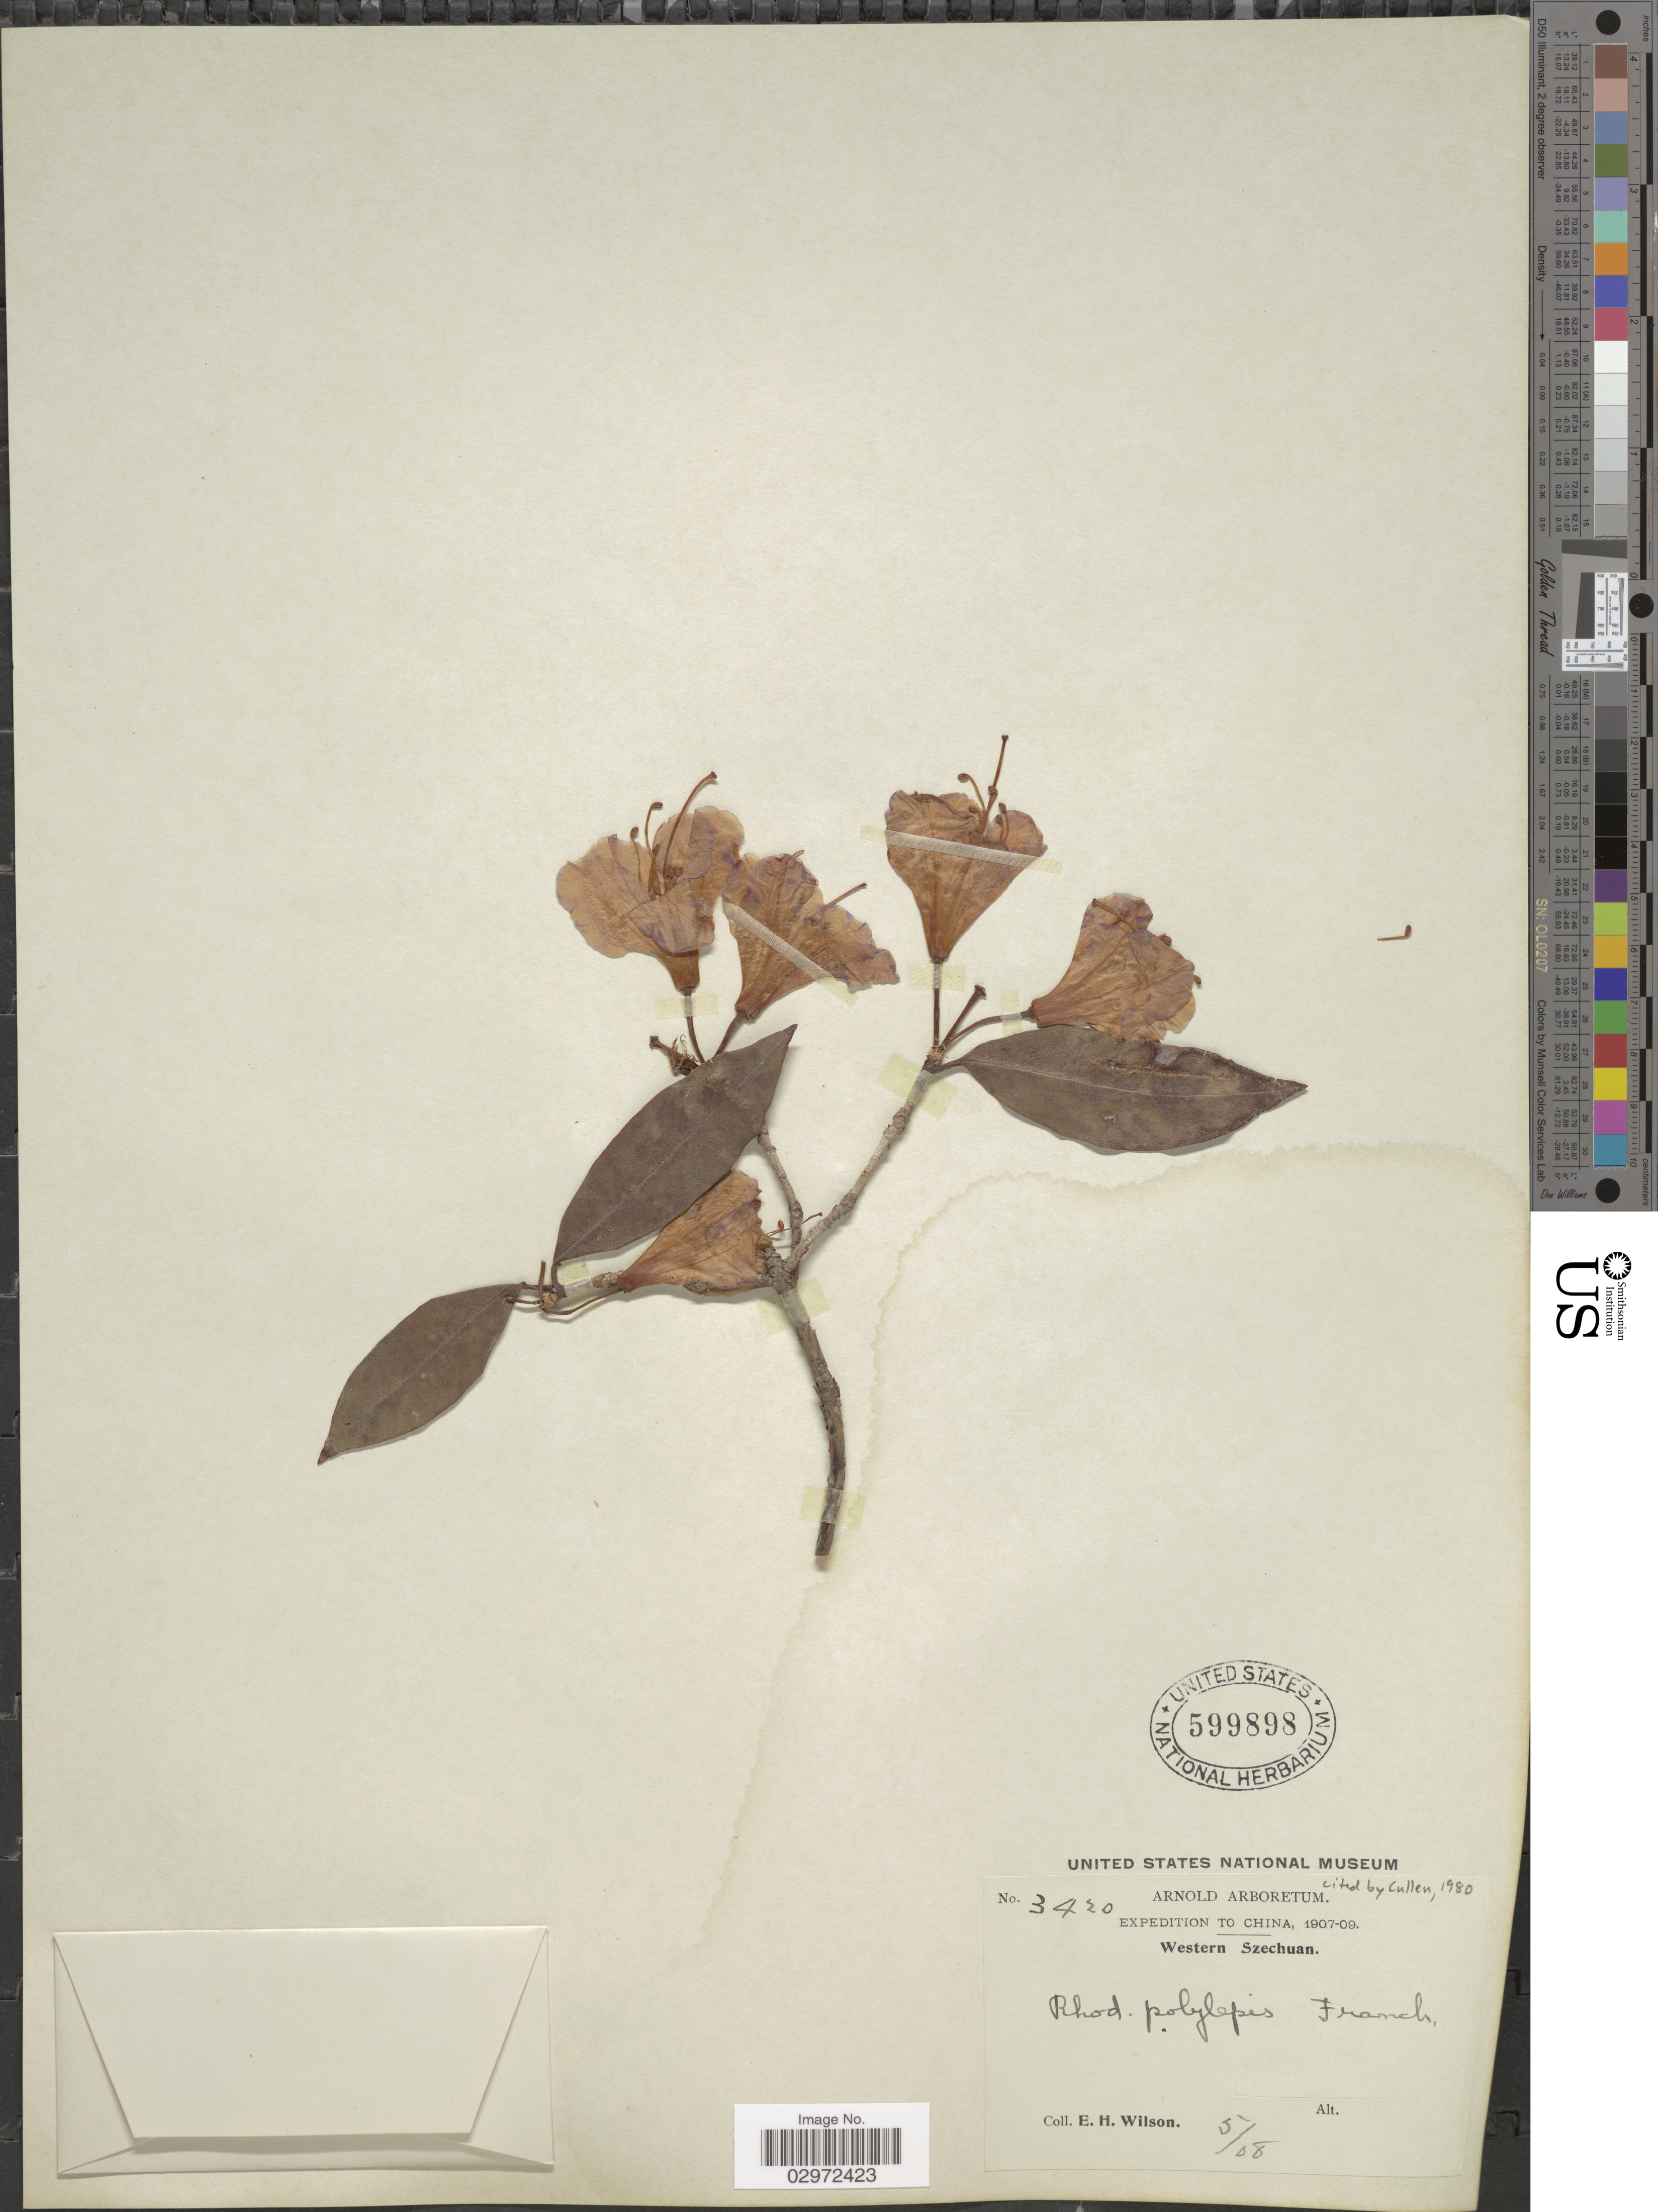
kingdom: Plantae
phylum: Tracheophyta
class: Magnoliopsida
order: Ericales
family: Ericaceae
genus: Rhododendron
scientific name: Rhododendron polylepis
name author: Franch.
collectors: E. Wilson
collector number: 3420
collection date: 1908-05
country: China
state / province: Sichuan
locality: Western Szechuan.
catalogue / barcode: US 599898